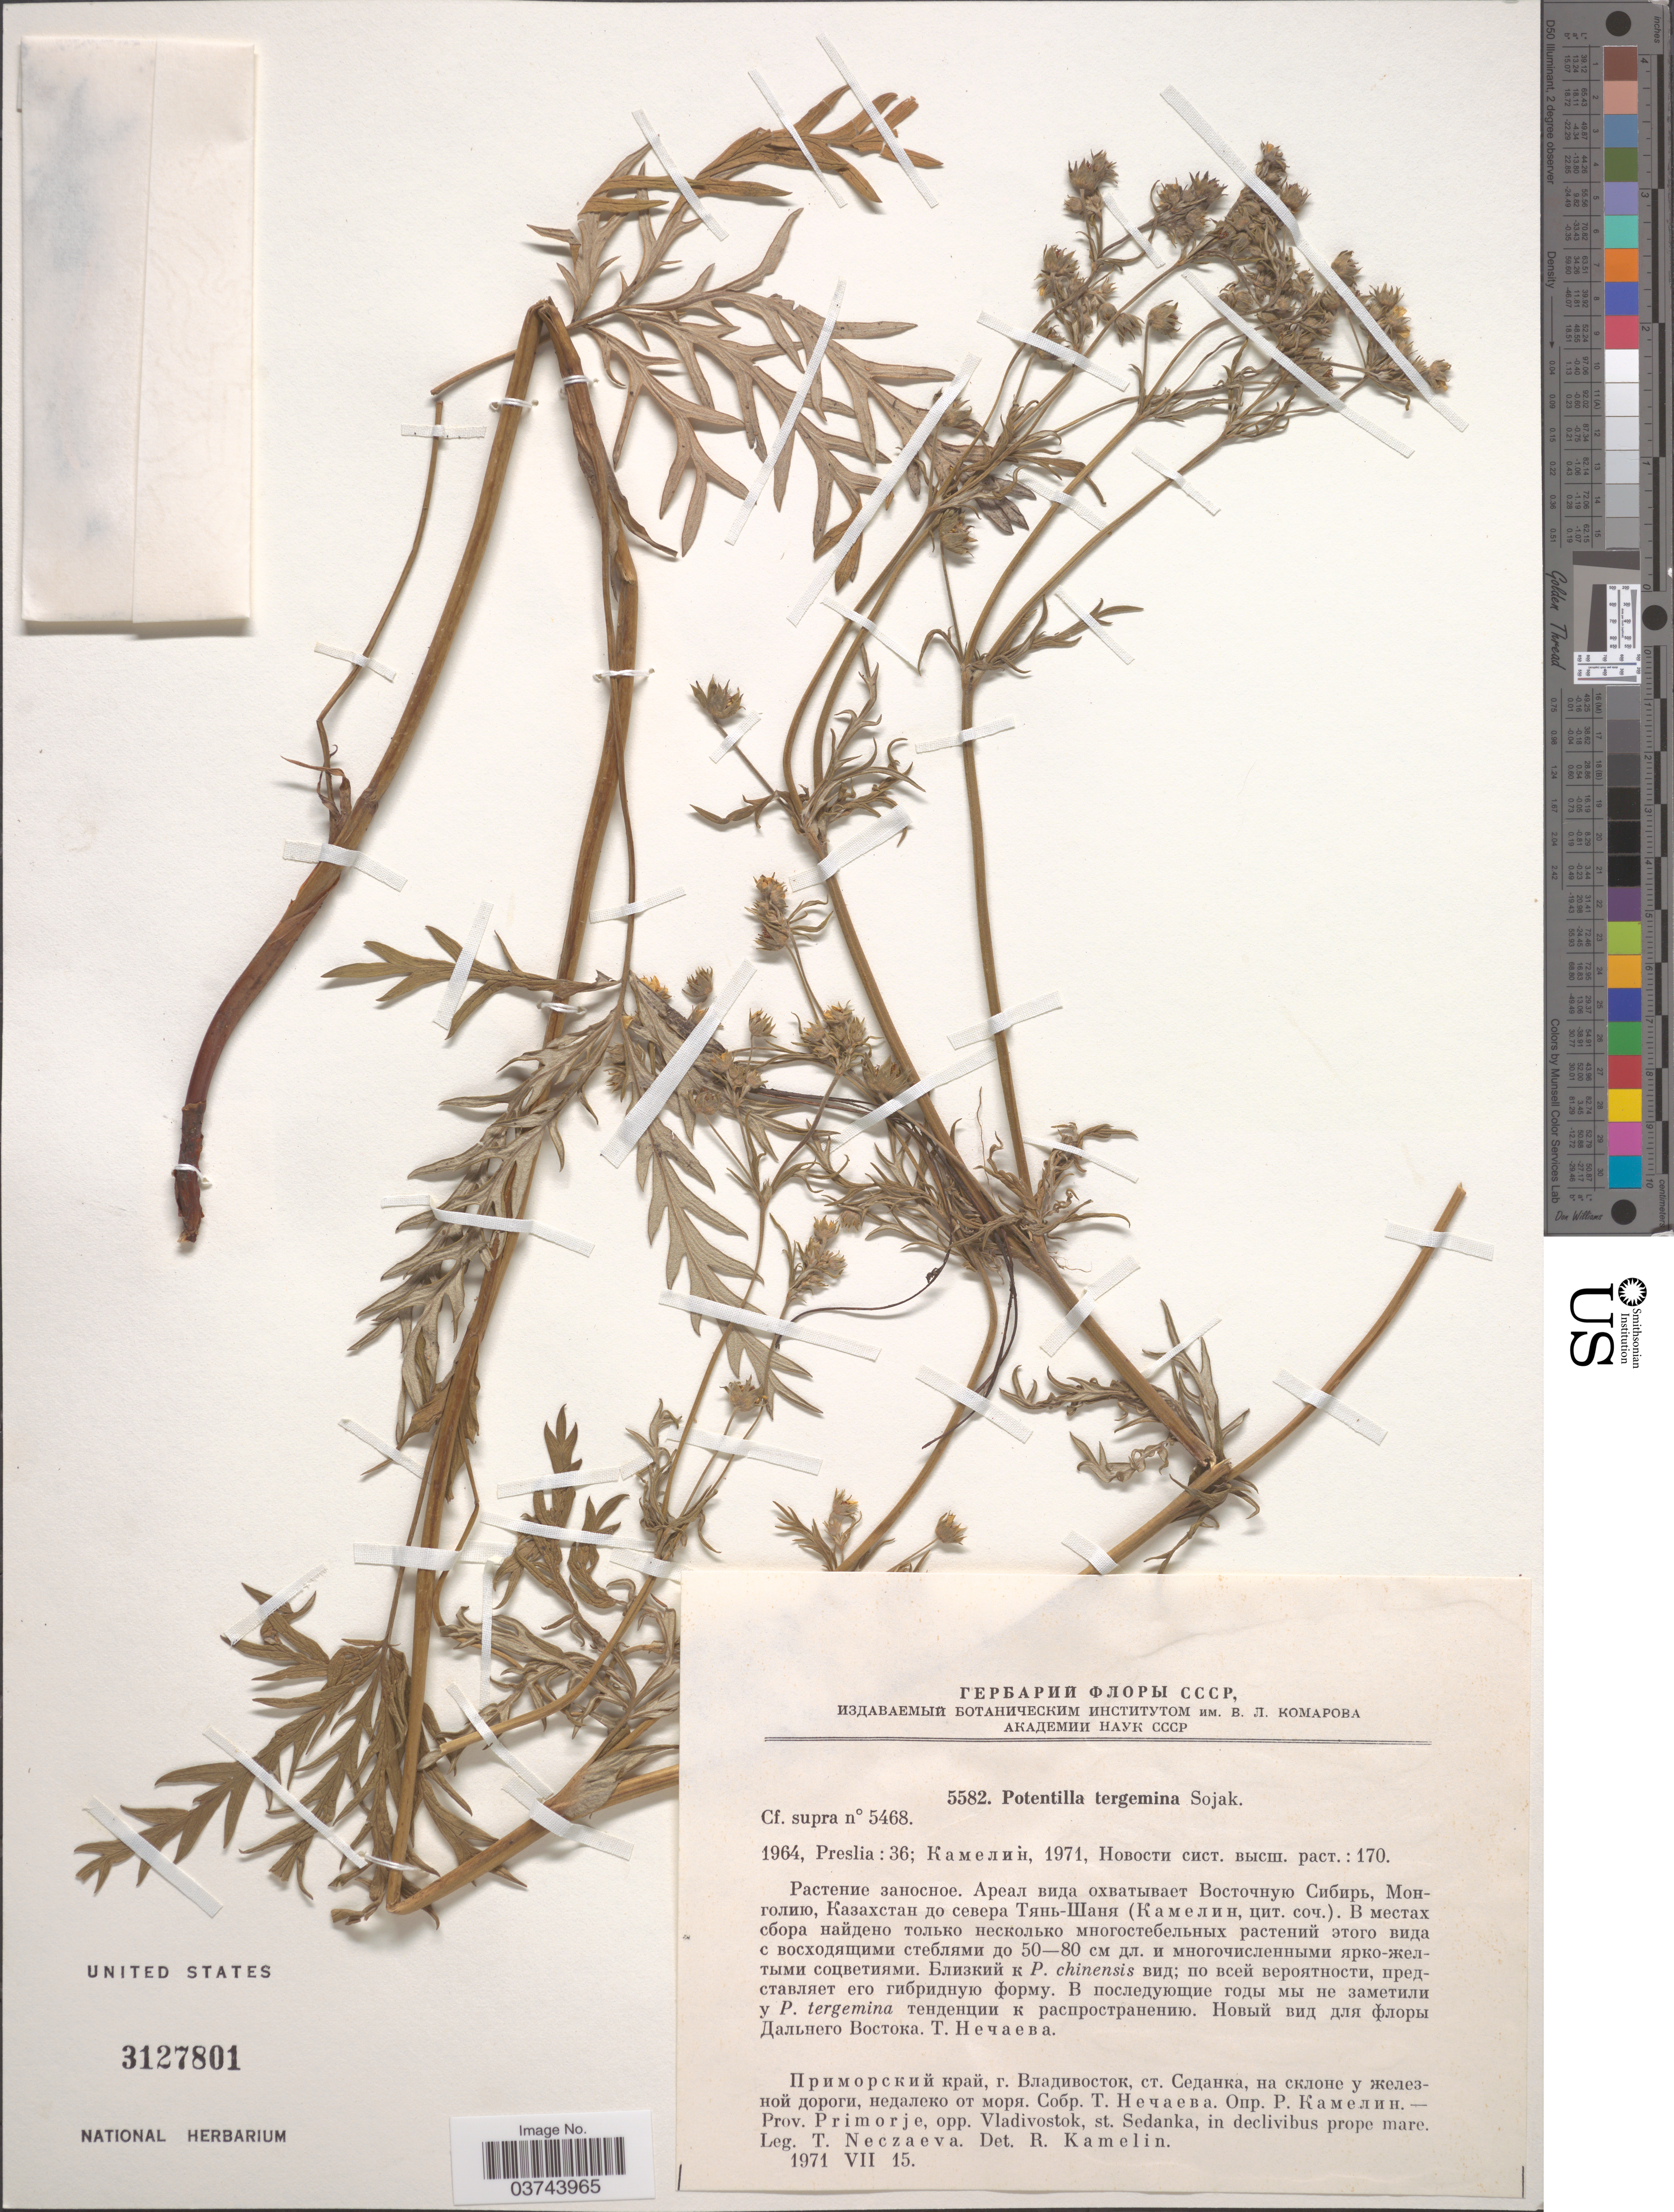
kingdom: Plantae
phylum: Tracheophyta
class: Magnoliopsida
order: Rosales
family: Rosaceae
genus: Potentilla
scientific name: Potentilla tergemina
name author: Soják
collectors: T. Neczaeva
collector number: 5582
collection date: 1971-07-15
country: Russian Federation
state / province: Primorsky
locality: Prov. Primorje, opp. Vladivostok, st. Sedanka, in declivibus prope mare.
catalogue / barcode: US 3127801